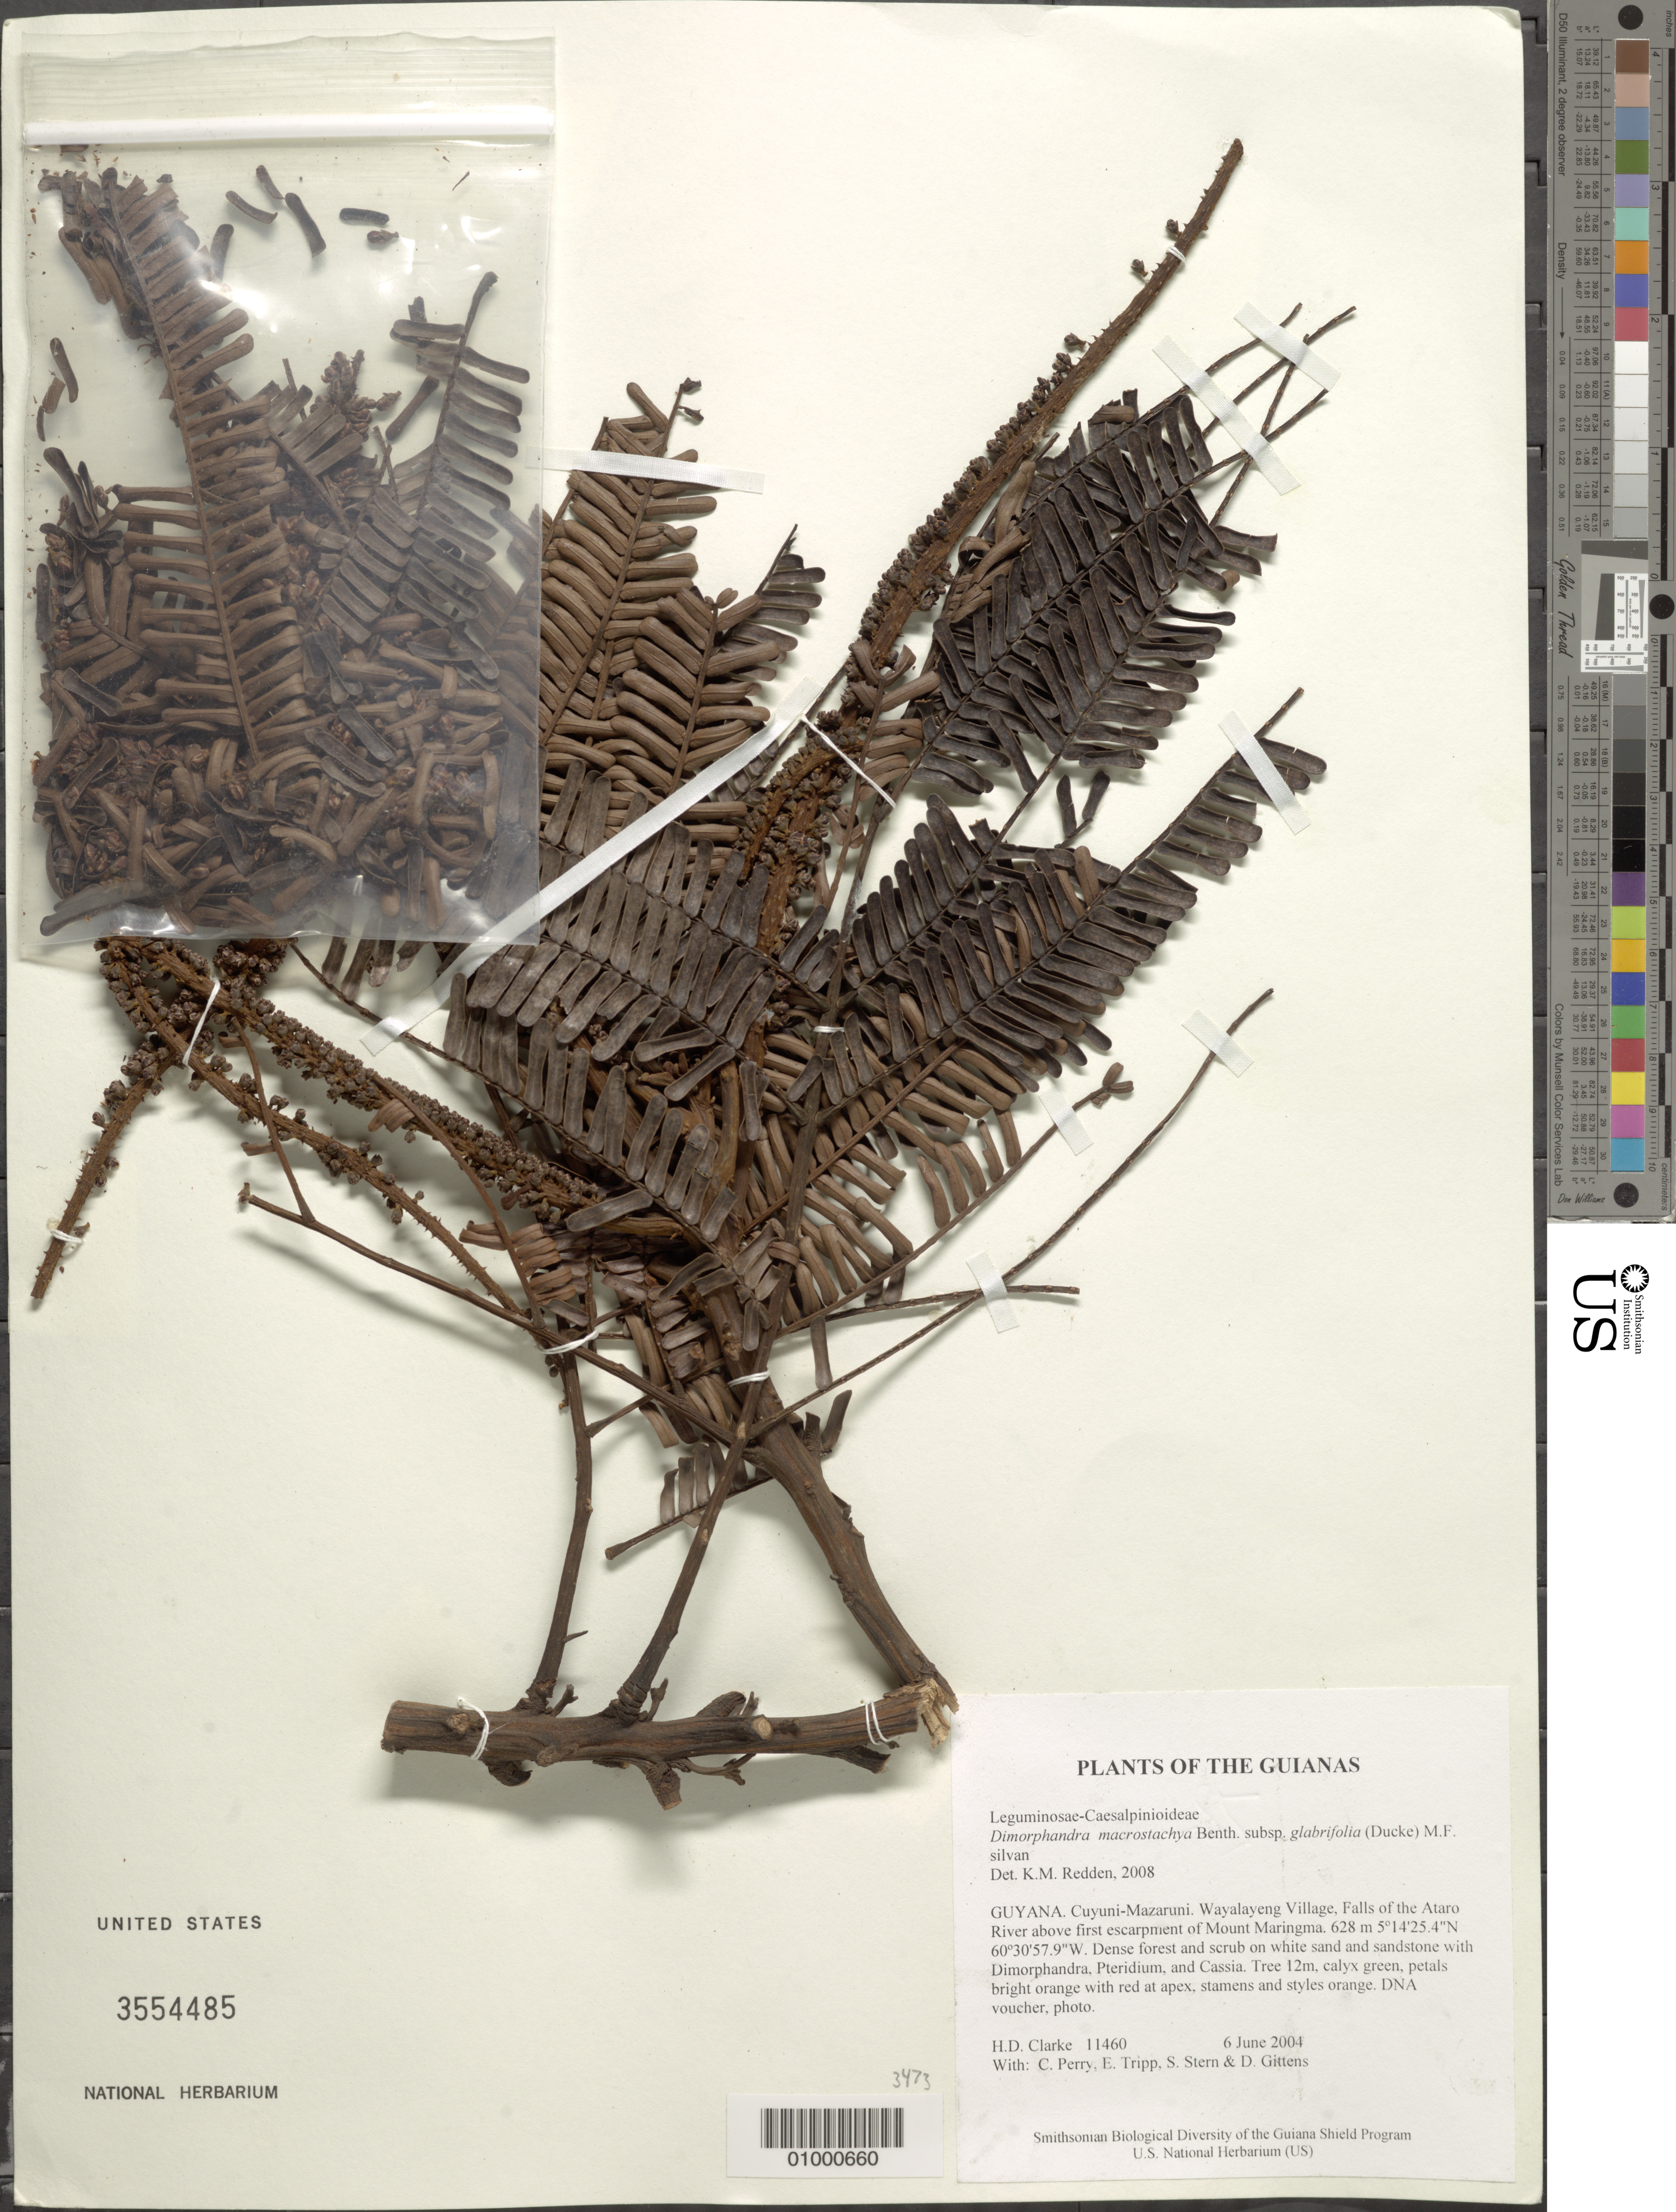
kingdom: Plantae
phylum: Tracheophyta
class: Magnoliopsida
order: Fabales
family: Fabaceae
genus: Dimorphandra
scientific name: Dimorphandra macrostachya subsp. glabrifolia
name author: (Ducke) M.F. Silva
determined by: Redden, K. M.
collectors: H. D. Clarke, C. Perry, E. Tripp, S. R. Stern & D. Gittens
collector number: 11460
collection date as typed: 6 June 2004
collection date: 2004-06-06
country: Guyana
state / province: Cuyuni-Mazaruni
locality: Wayalayeng Village, Falls of the Ataro River above first escarpment of Mount Maringma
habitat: Dense forest and scrub on white sand and sandstone with Dimorphandra, Pteridium, and Cassia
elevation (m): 628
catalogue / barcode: US 3554485